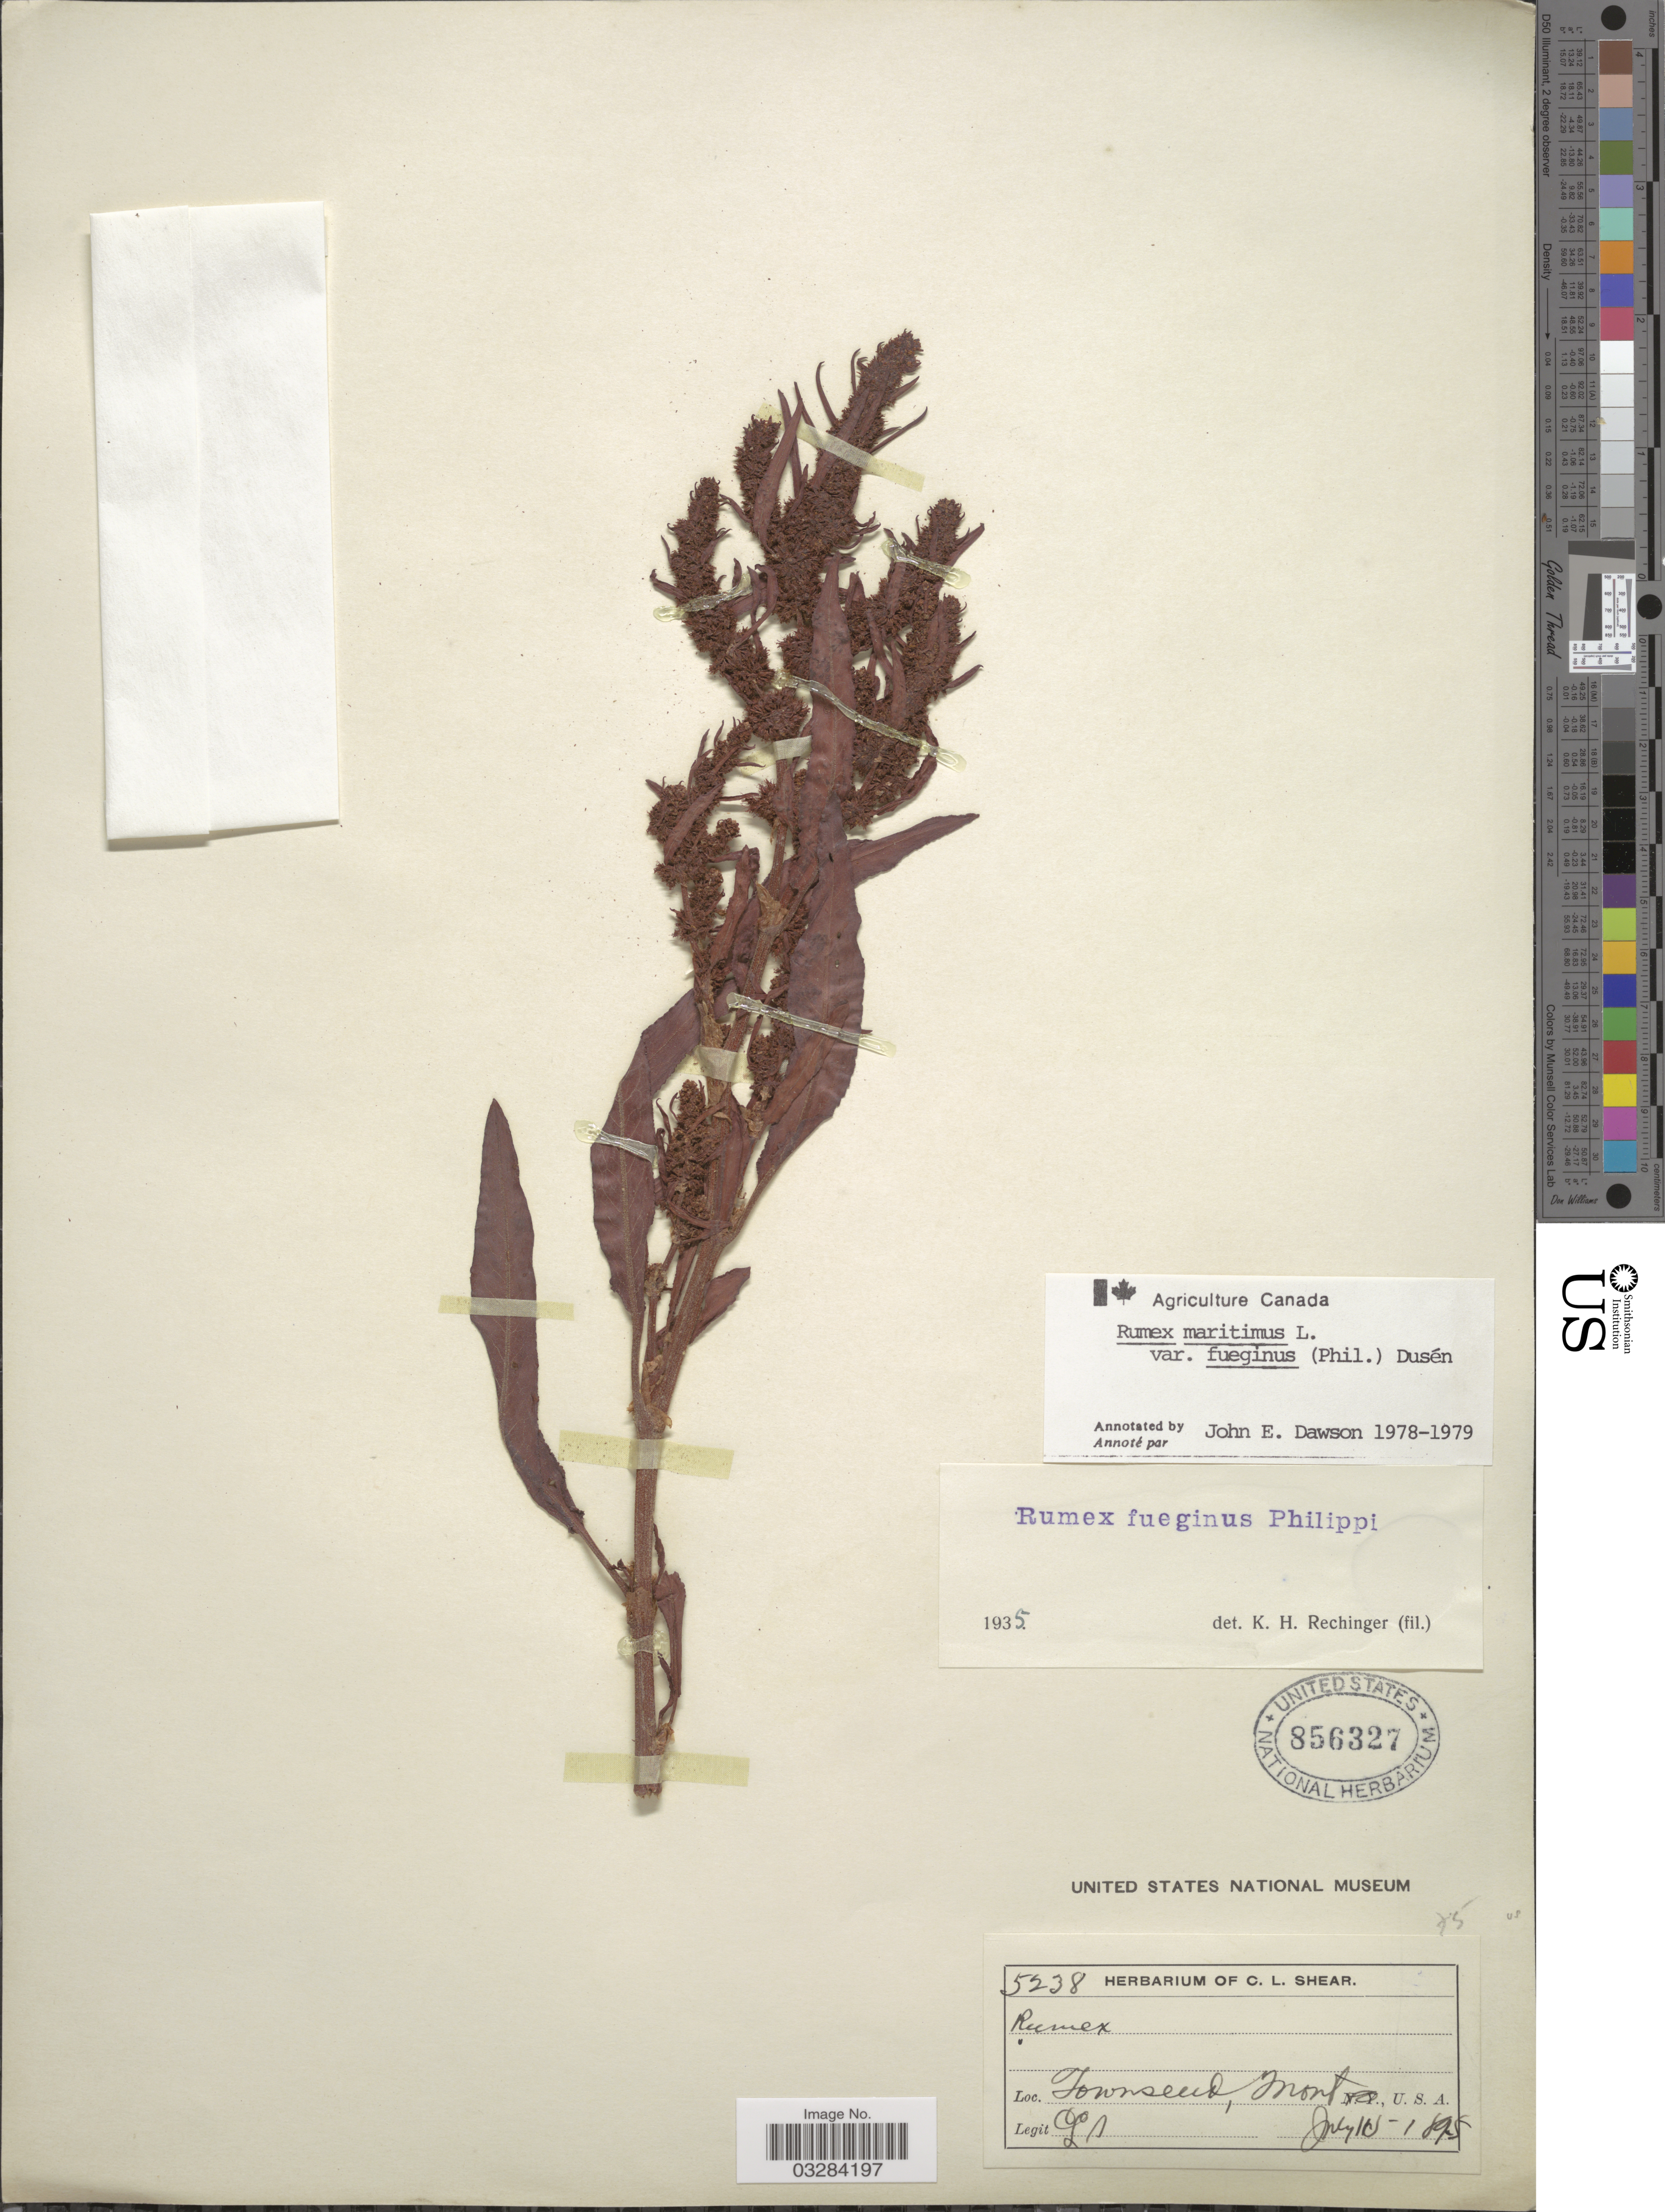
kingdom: Plantae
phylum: Tracheophyta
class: Magnoliopsida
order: Caryophyllales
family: Polygonaceae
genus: Rumex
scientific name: Rumex maritimus var. fueginus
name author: (Phil.) Dusén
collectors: C. L. Shear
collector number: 5238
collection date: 1895-07-11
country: United States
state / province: Montana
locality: Townsend.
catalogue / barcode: US 856327